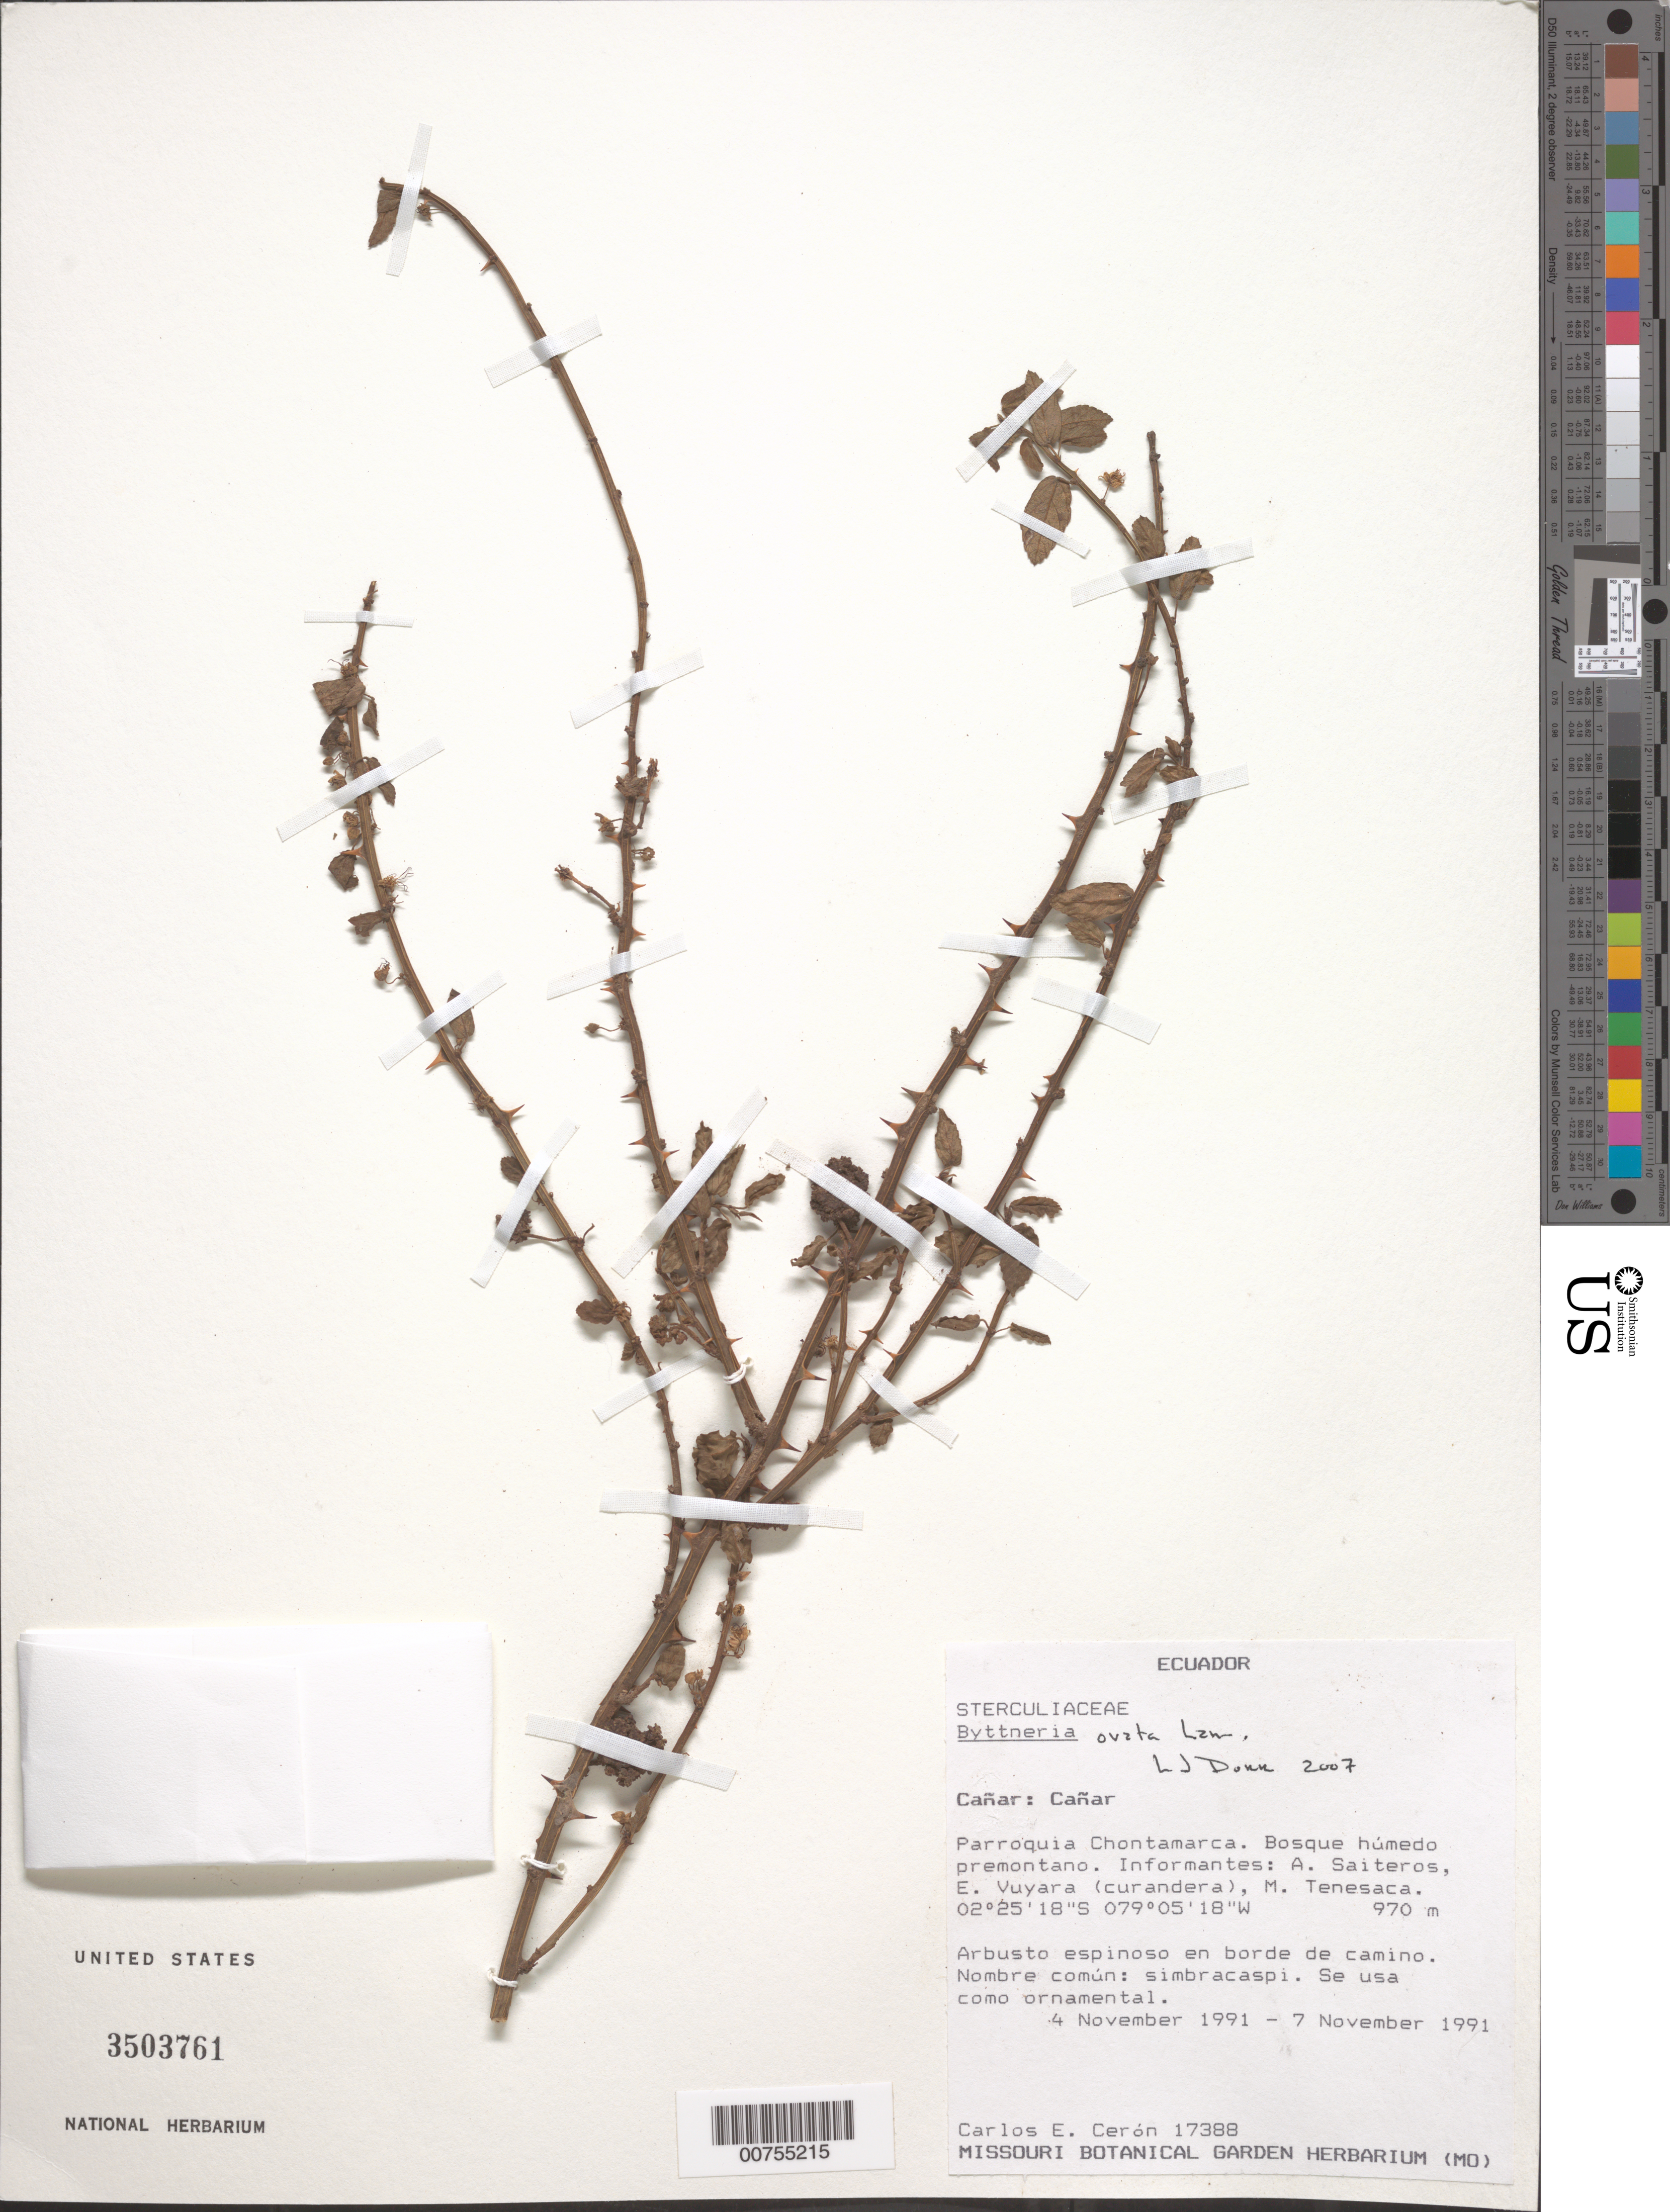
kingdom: Plantae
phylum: Tracheophyta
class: Magnoliopsida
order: Malvales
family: Malvaceae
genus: Byttneria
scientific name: Byttneria ovata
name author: Lam.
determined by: Dorr, L. J., (BOT), Smithsonian Institution - National Museum of Natural History (UNITED STATES)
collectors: C. E. Cerón M.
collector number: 17388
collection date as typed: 04 Nov 1991 to 07 Nov 1991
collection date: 1991-11-04/1991-11-07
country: Ecuador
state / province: Cañar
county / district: Canar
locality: Parroquia Chontamarca.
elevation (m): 970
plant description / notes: Common name: simbracaspi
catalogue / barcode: US 3503761